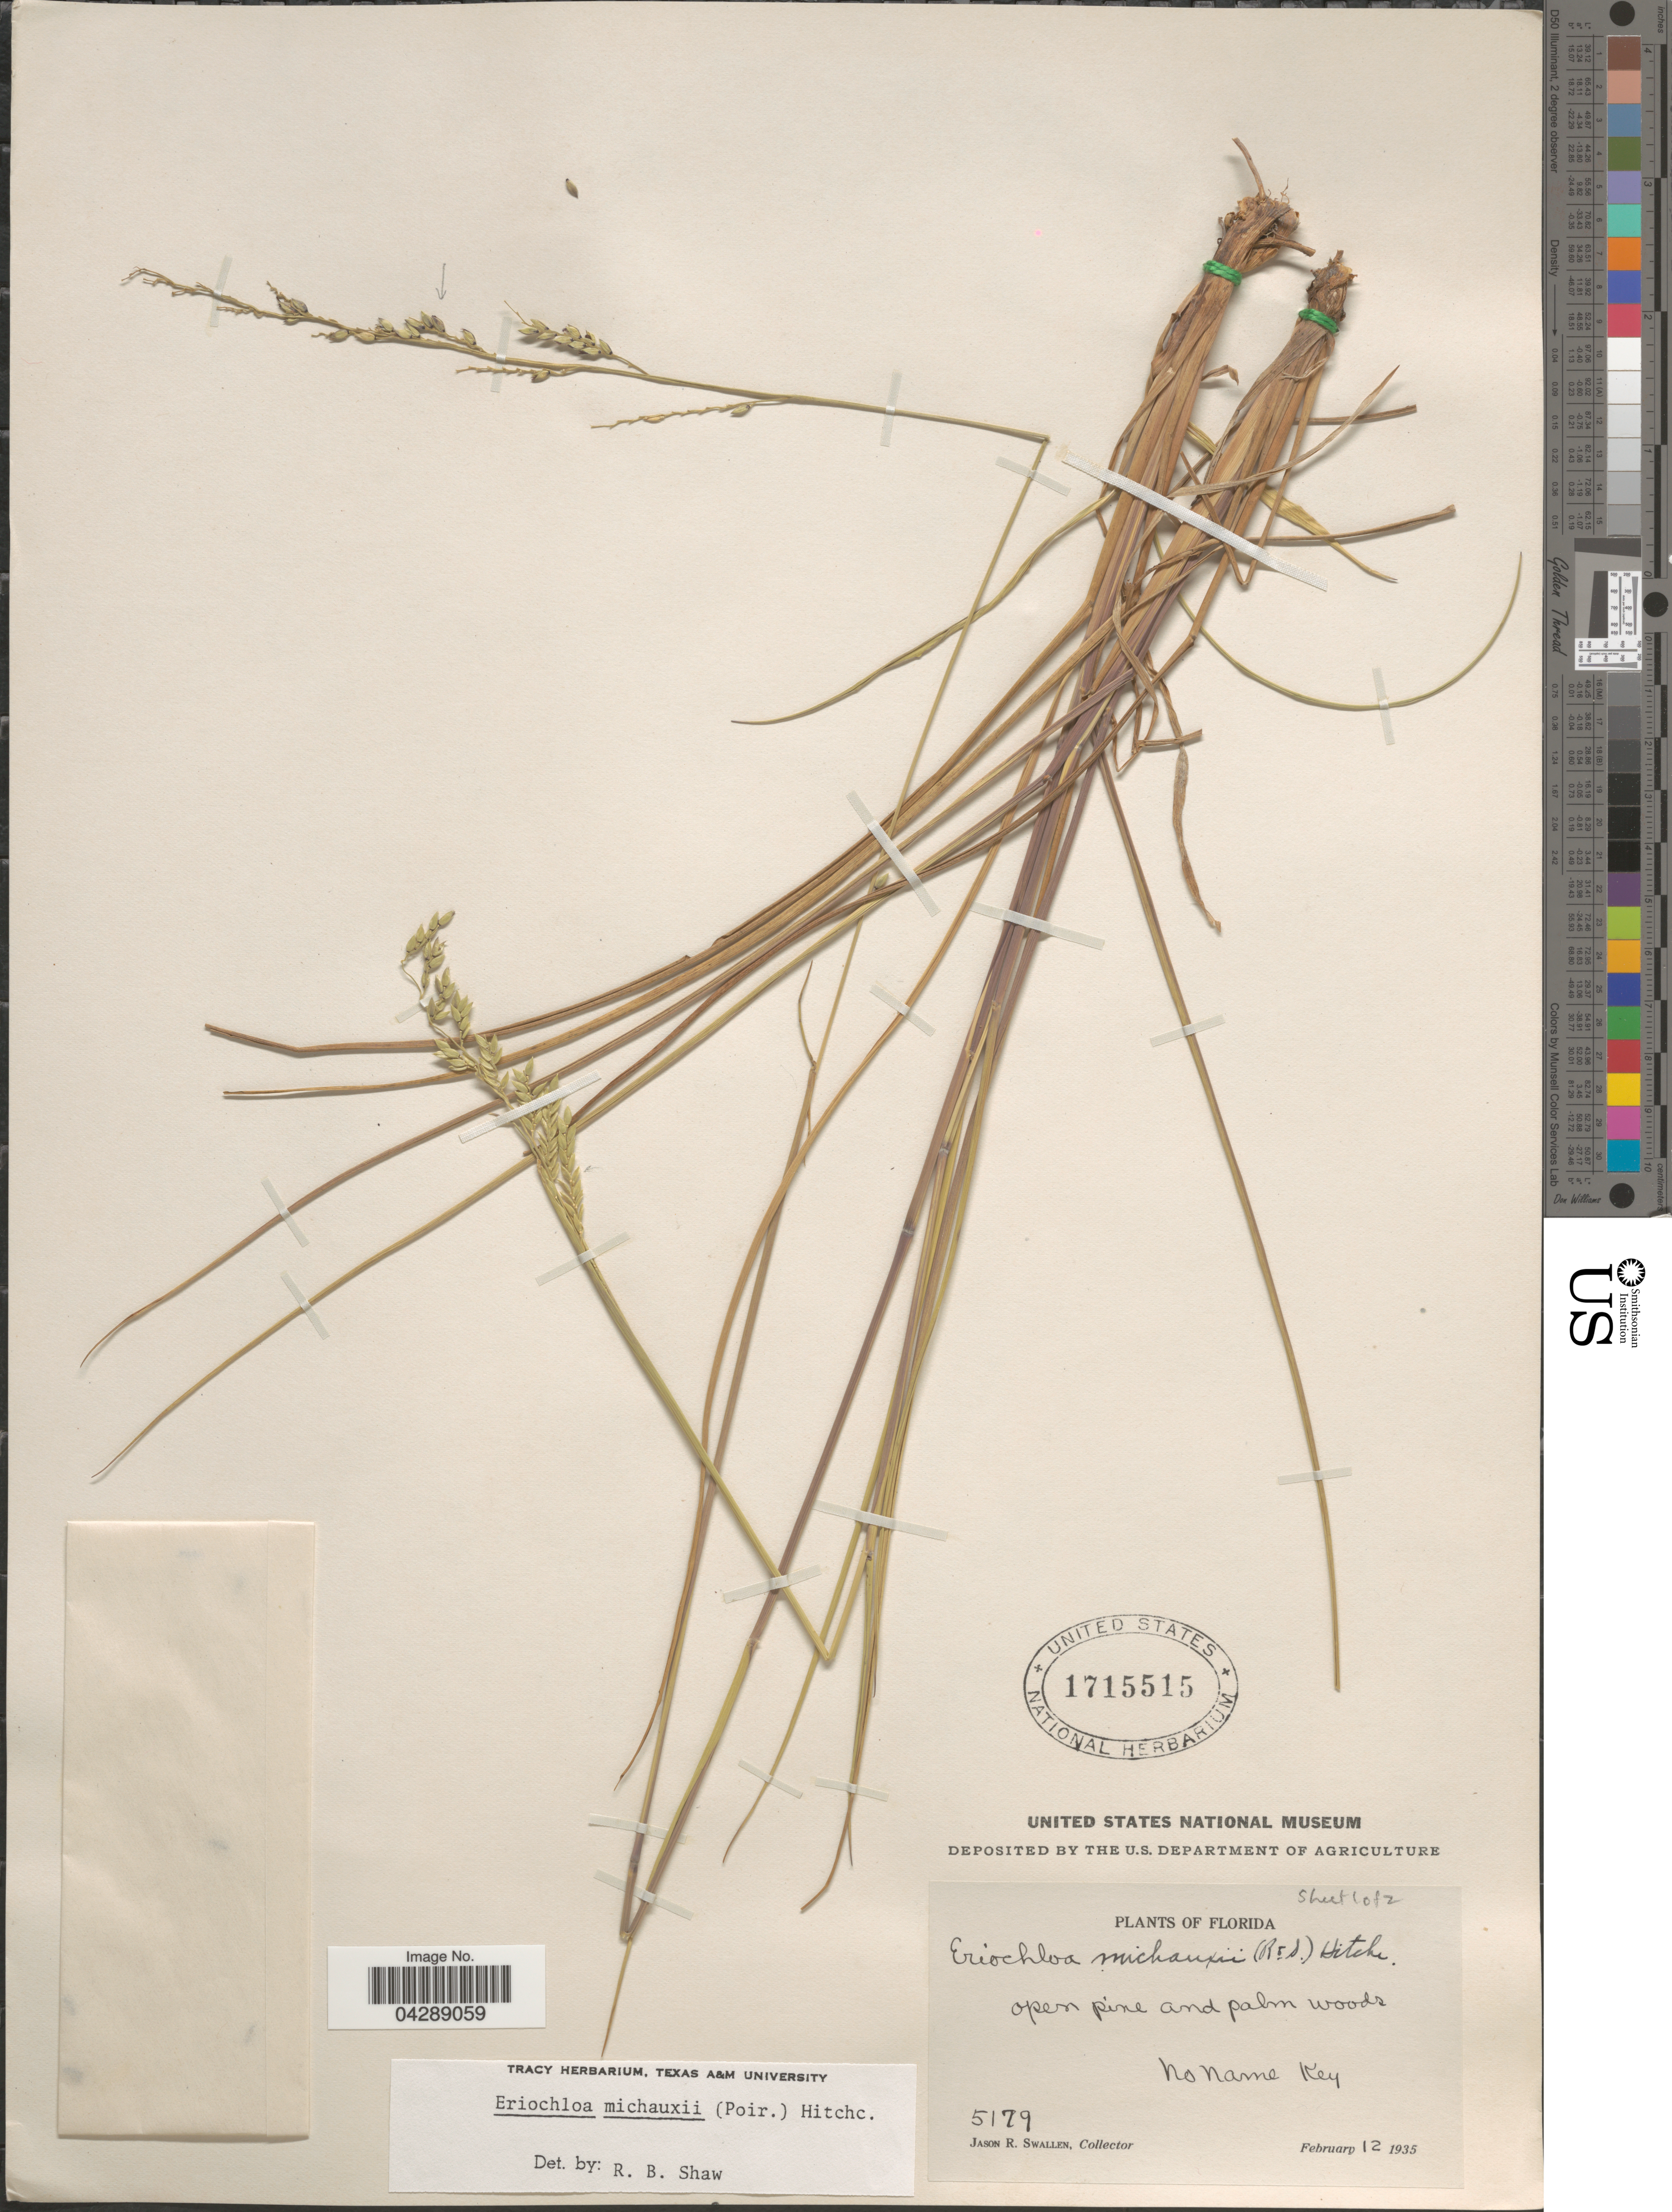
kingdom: Plantae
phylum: Tracheophyta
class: Liliopsida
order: Poales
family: Poaceae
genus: Eriochloa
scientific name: Eriochloa michauxii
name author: (Poir.) Hitchc.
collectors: J. R. Swallen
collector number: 5179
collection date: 1935-02-12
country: United States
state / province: Florida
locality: Open pine and palm woods. No Name Key.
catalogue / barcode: US 1715515